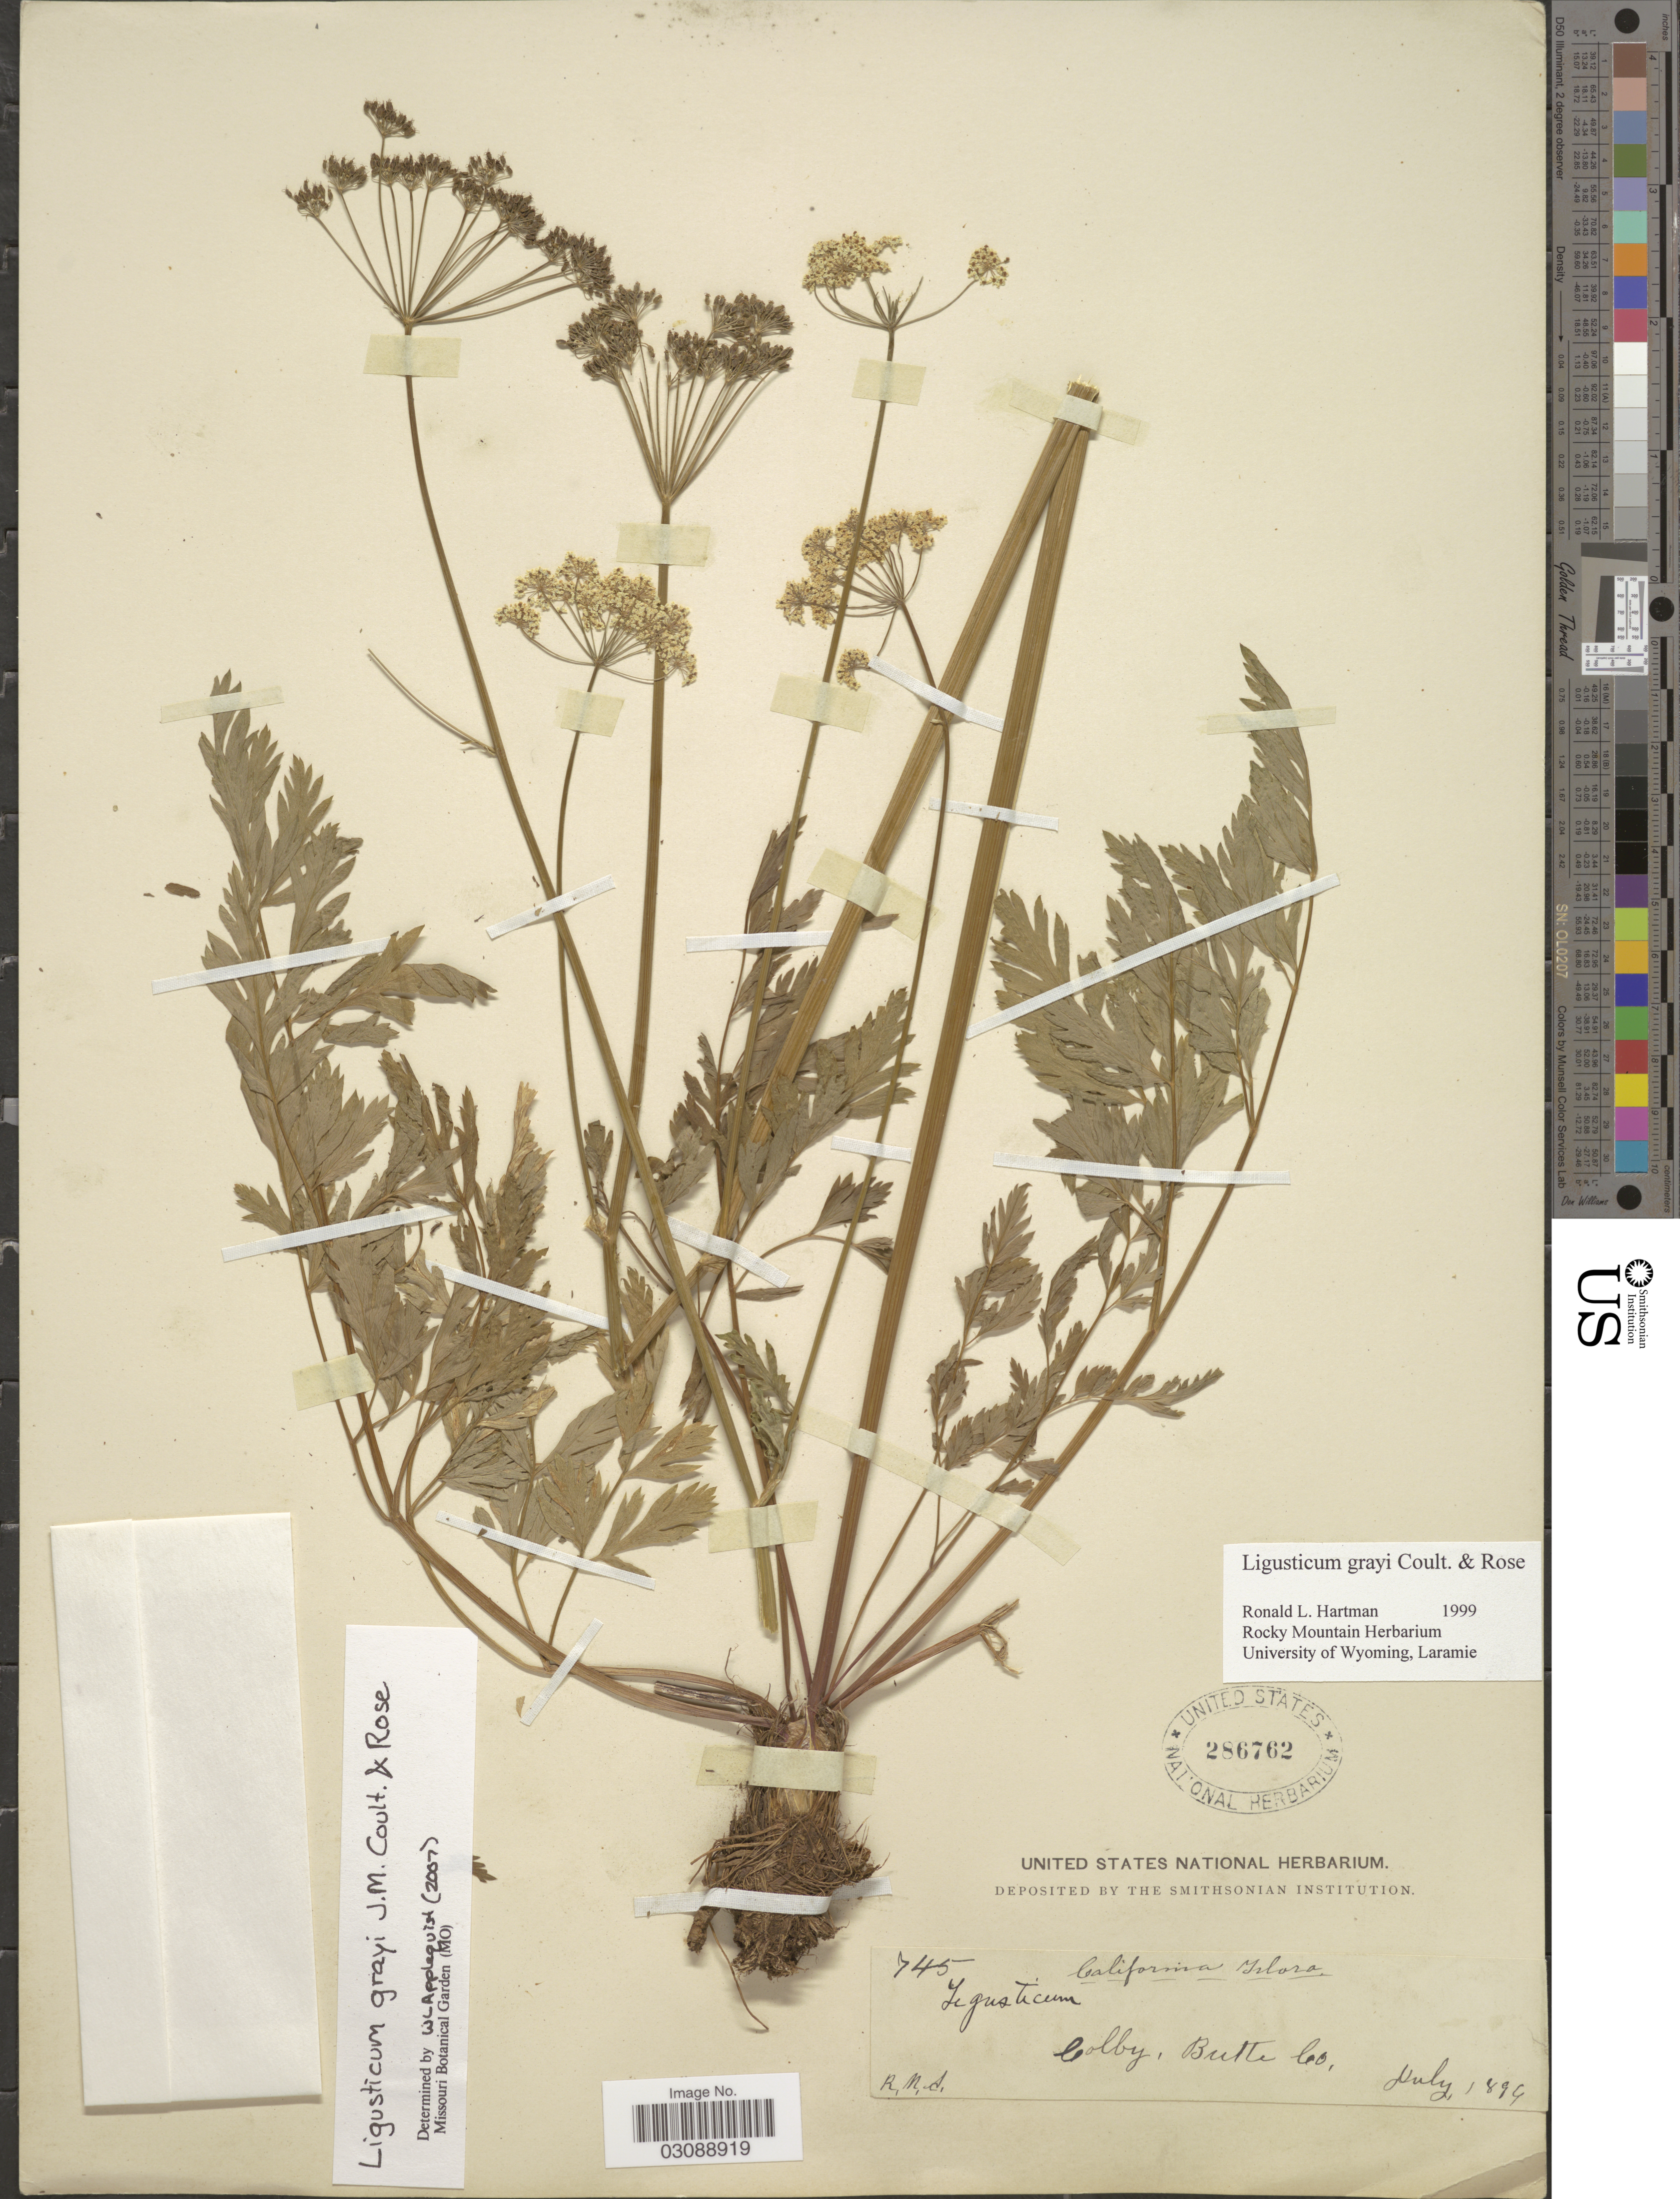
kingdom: Plantae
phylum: Tracheophyta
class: Magnoliopsida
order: Apiales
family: Apiaceae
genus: Ligusticum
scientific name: Ligusticum grayi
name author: J.M. Coult. & Rose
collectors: R. M. A.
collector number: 745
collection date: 1894-07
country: United States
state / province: California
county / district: Butte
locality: Colby, Butte Co.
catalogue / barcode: US 286762